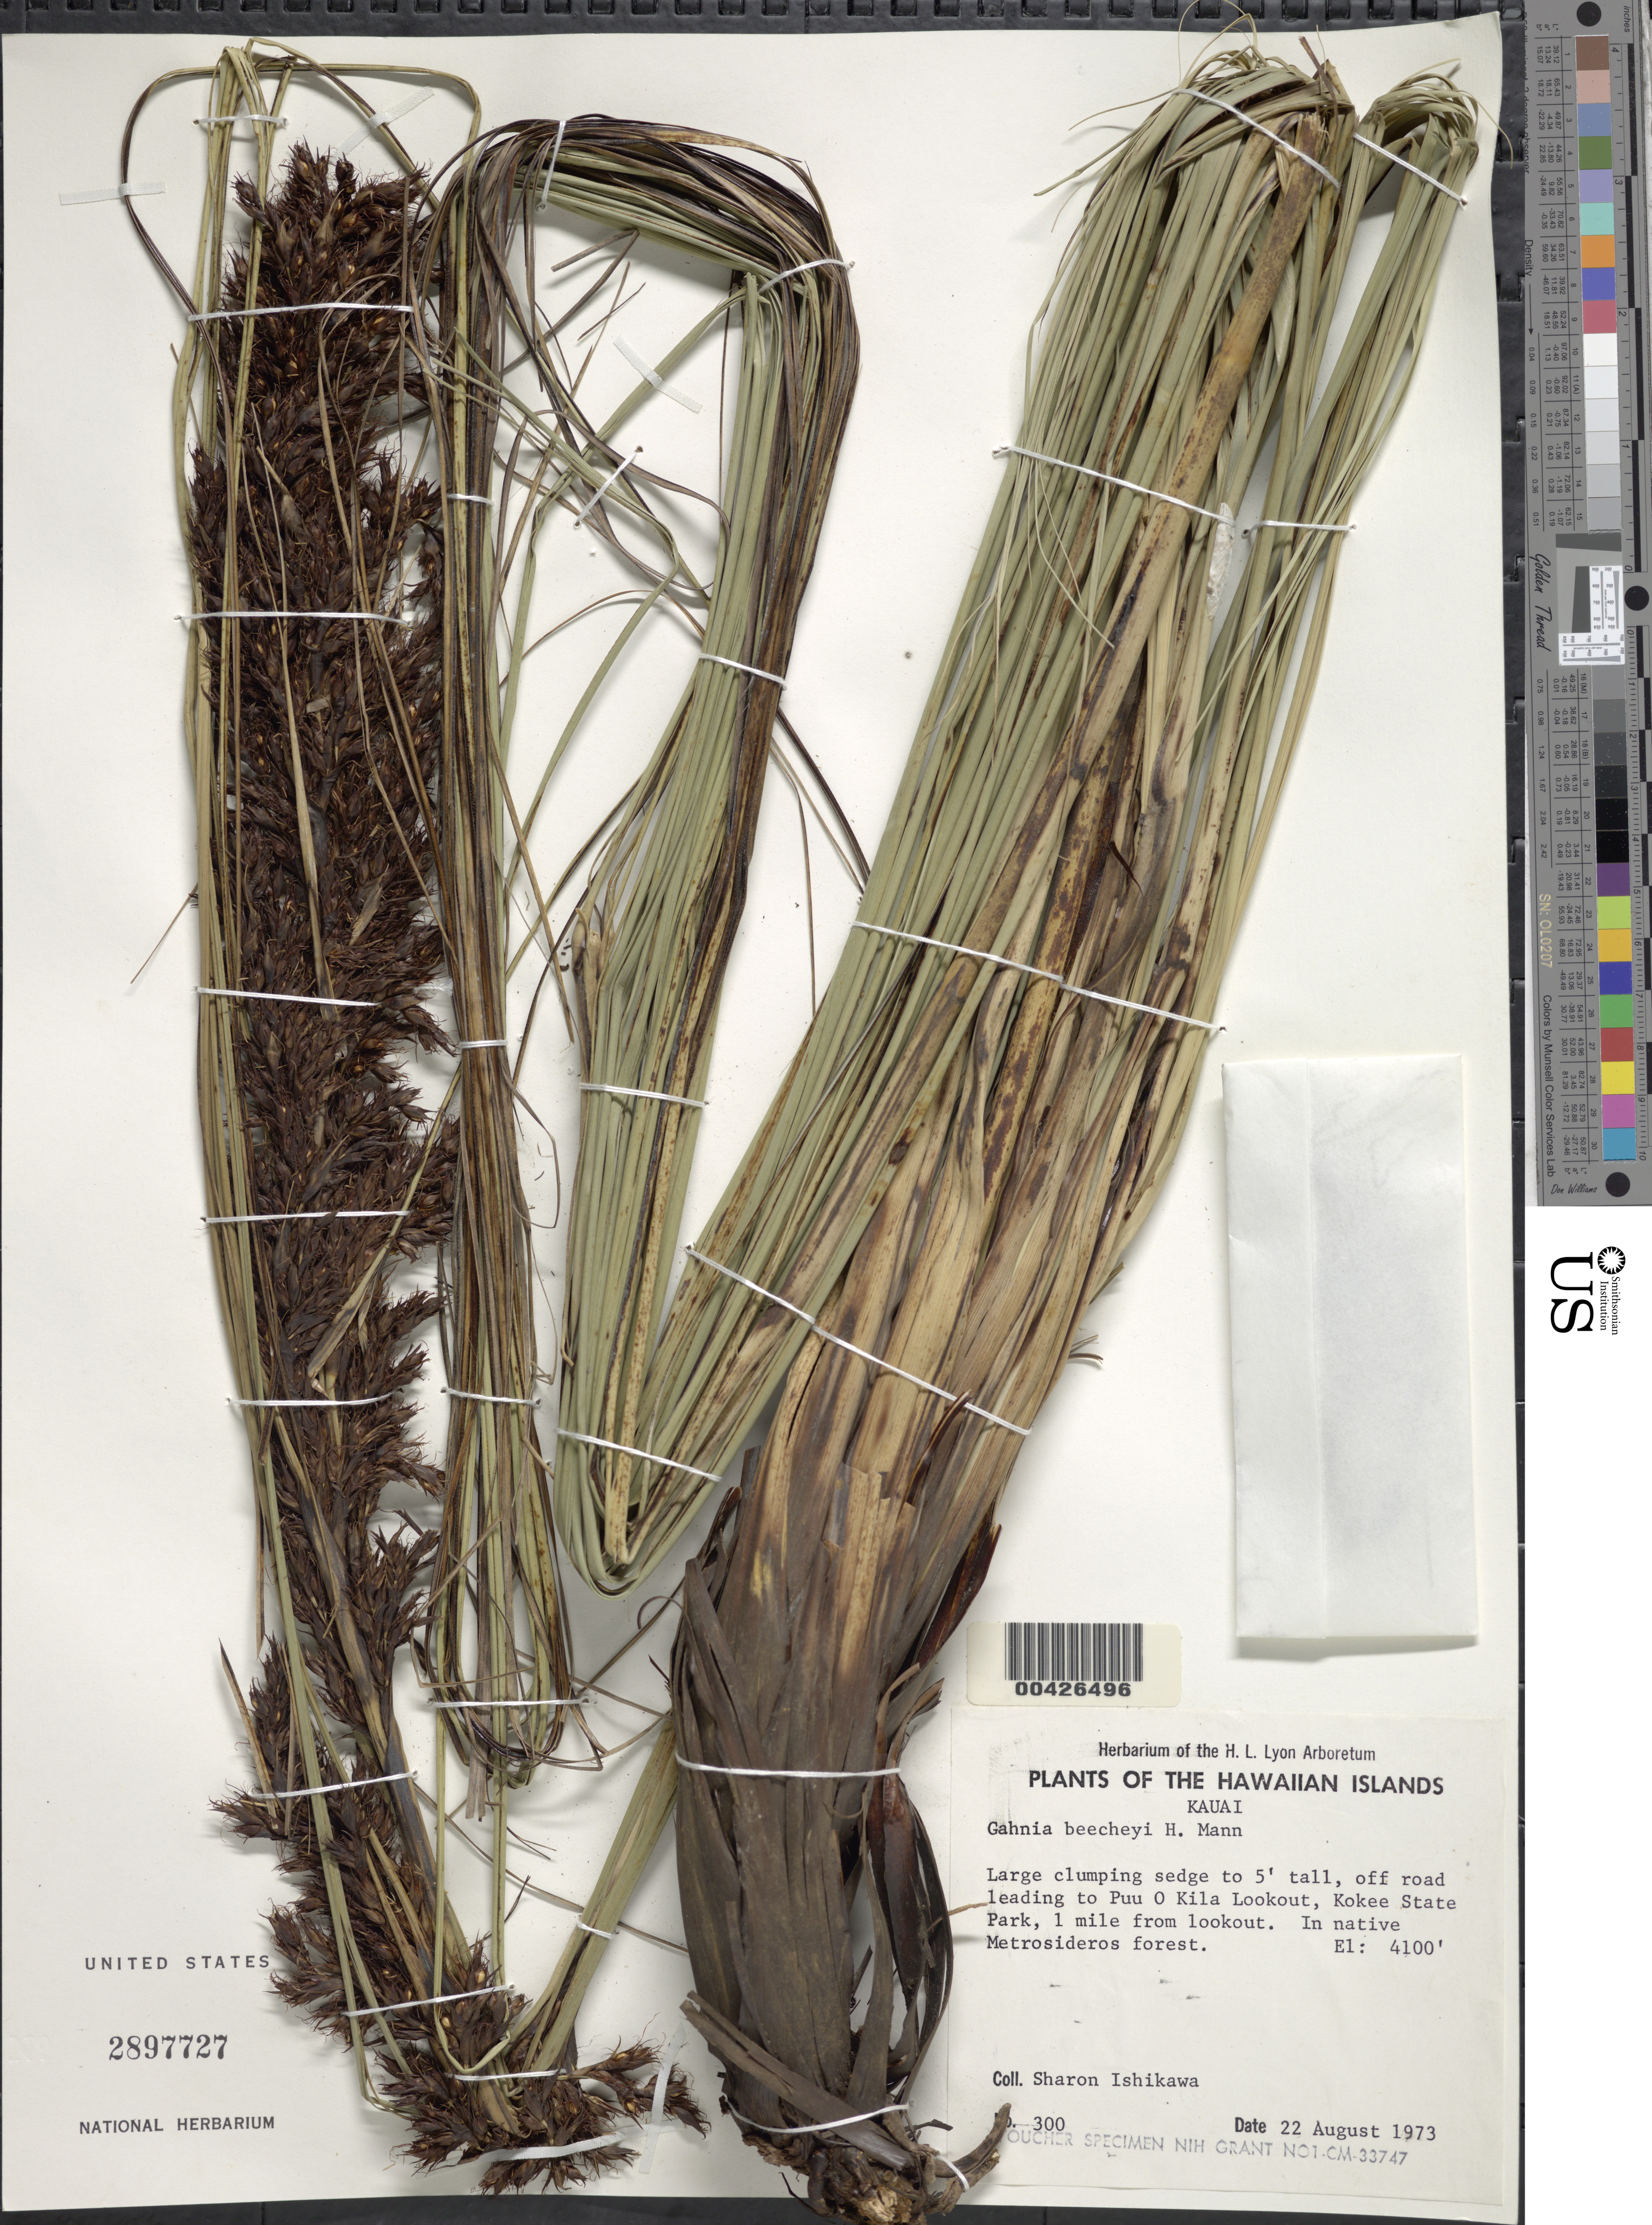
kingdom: Plantae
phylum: Tracheophyta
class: Liliopsida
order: Poales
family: Cyperaceae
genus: Gahnia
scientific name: Gahnia beecheyi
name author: H. Mann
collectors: S. S. Ishikawa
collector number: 300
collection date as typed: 22 Aug 1973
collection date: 1973-08-22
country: United States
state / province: Hawaii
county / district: Kauai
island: Kaua'i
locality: Off road leading to Puu O Kila Lookout, Kokee State Park, I mi from Lookout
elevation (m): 1250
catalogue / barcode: US 2897727